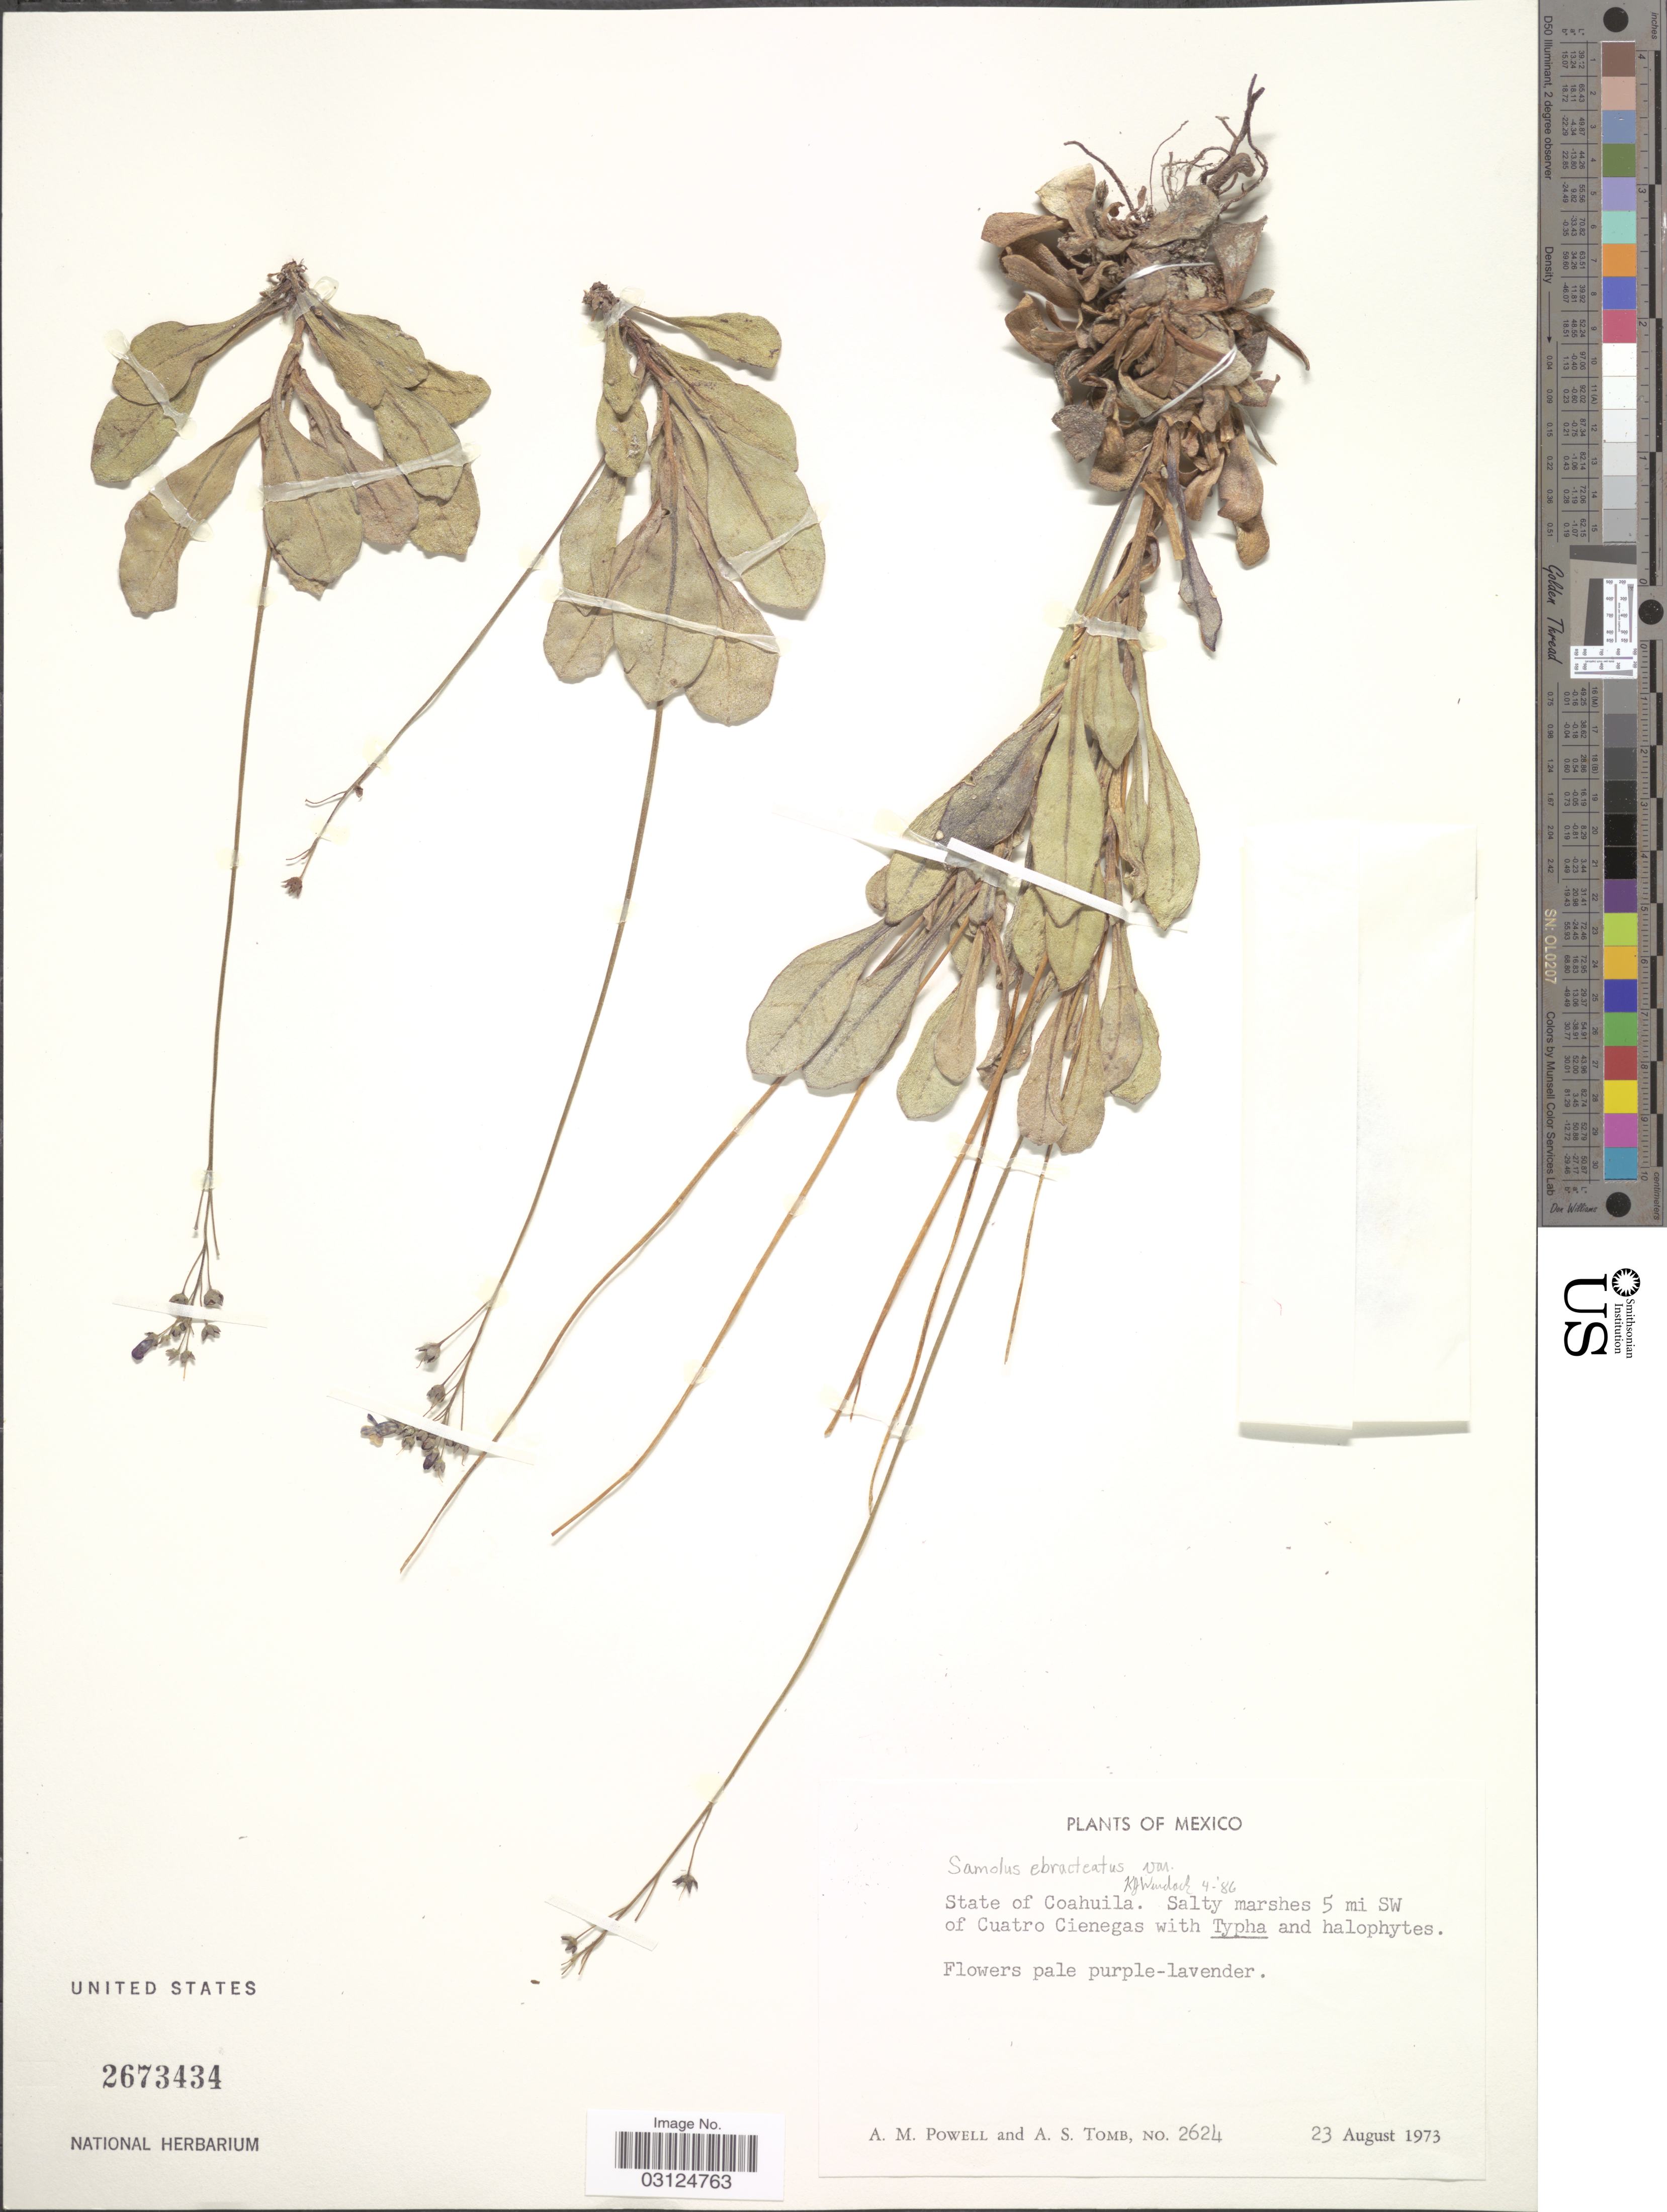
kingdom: Plantae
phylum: Tracheophyta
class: Magnoliopsida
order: Ericales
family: Primulaceae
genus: Samolus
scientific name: Samolus ebracteatus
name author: Kunth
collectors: A. M. Powell & A. Tomb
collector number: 2624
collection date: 1973-08-23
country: Mexico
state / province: Coahuila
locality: Salty marshes 5 mi SW of Cuatro Cienegas.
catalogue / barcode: US 2673434